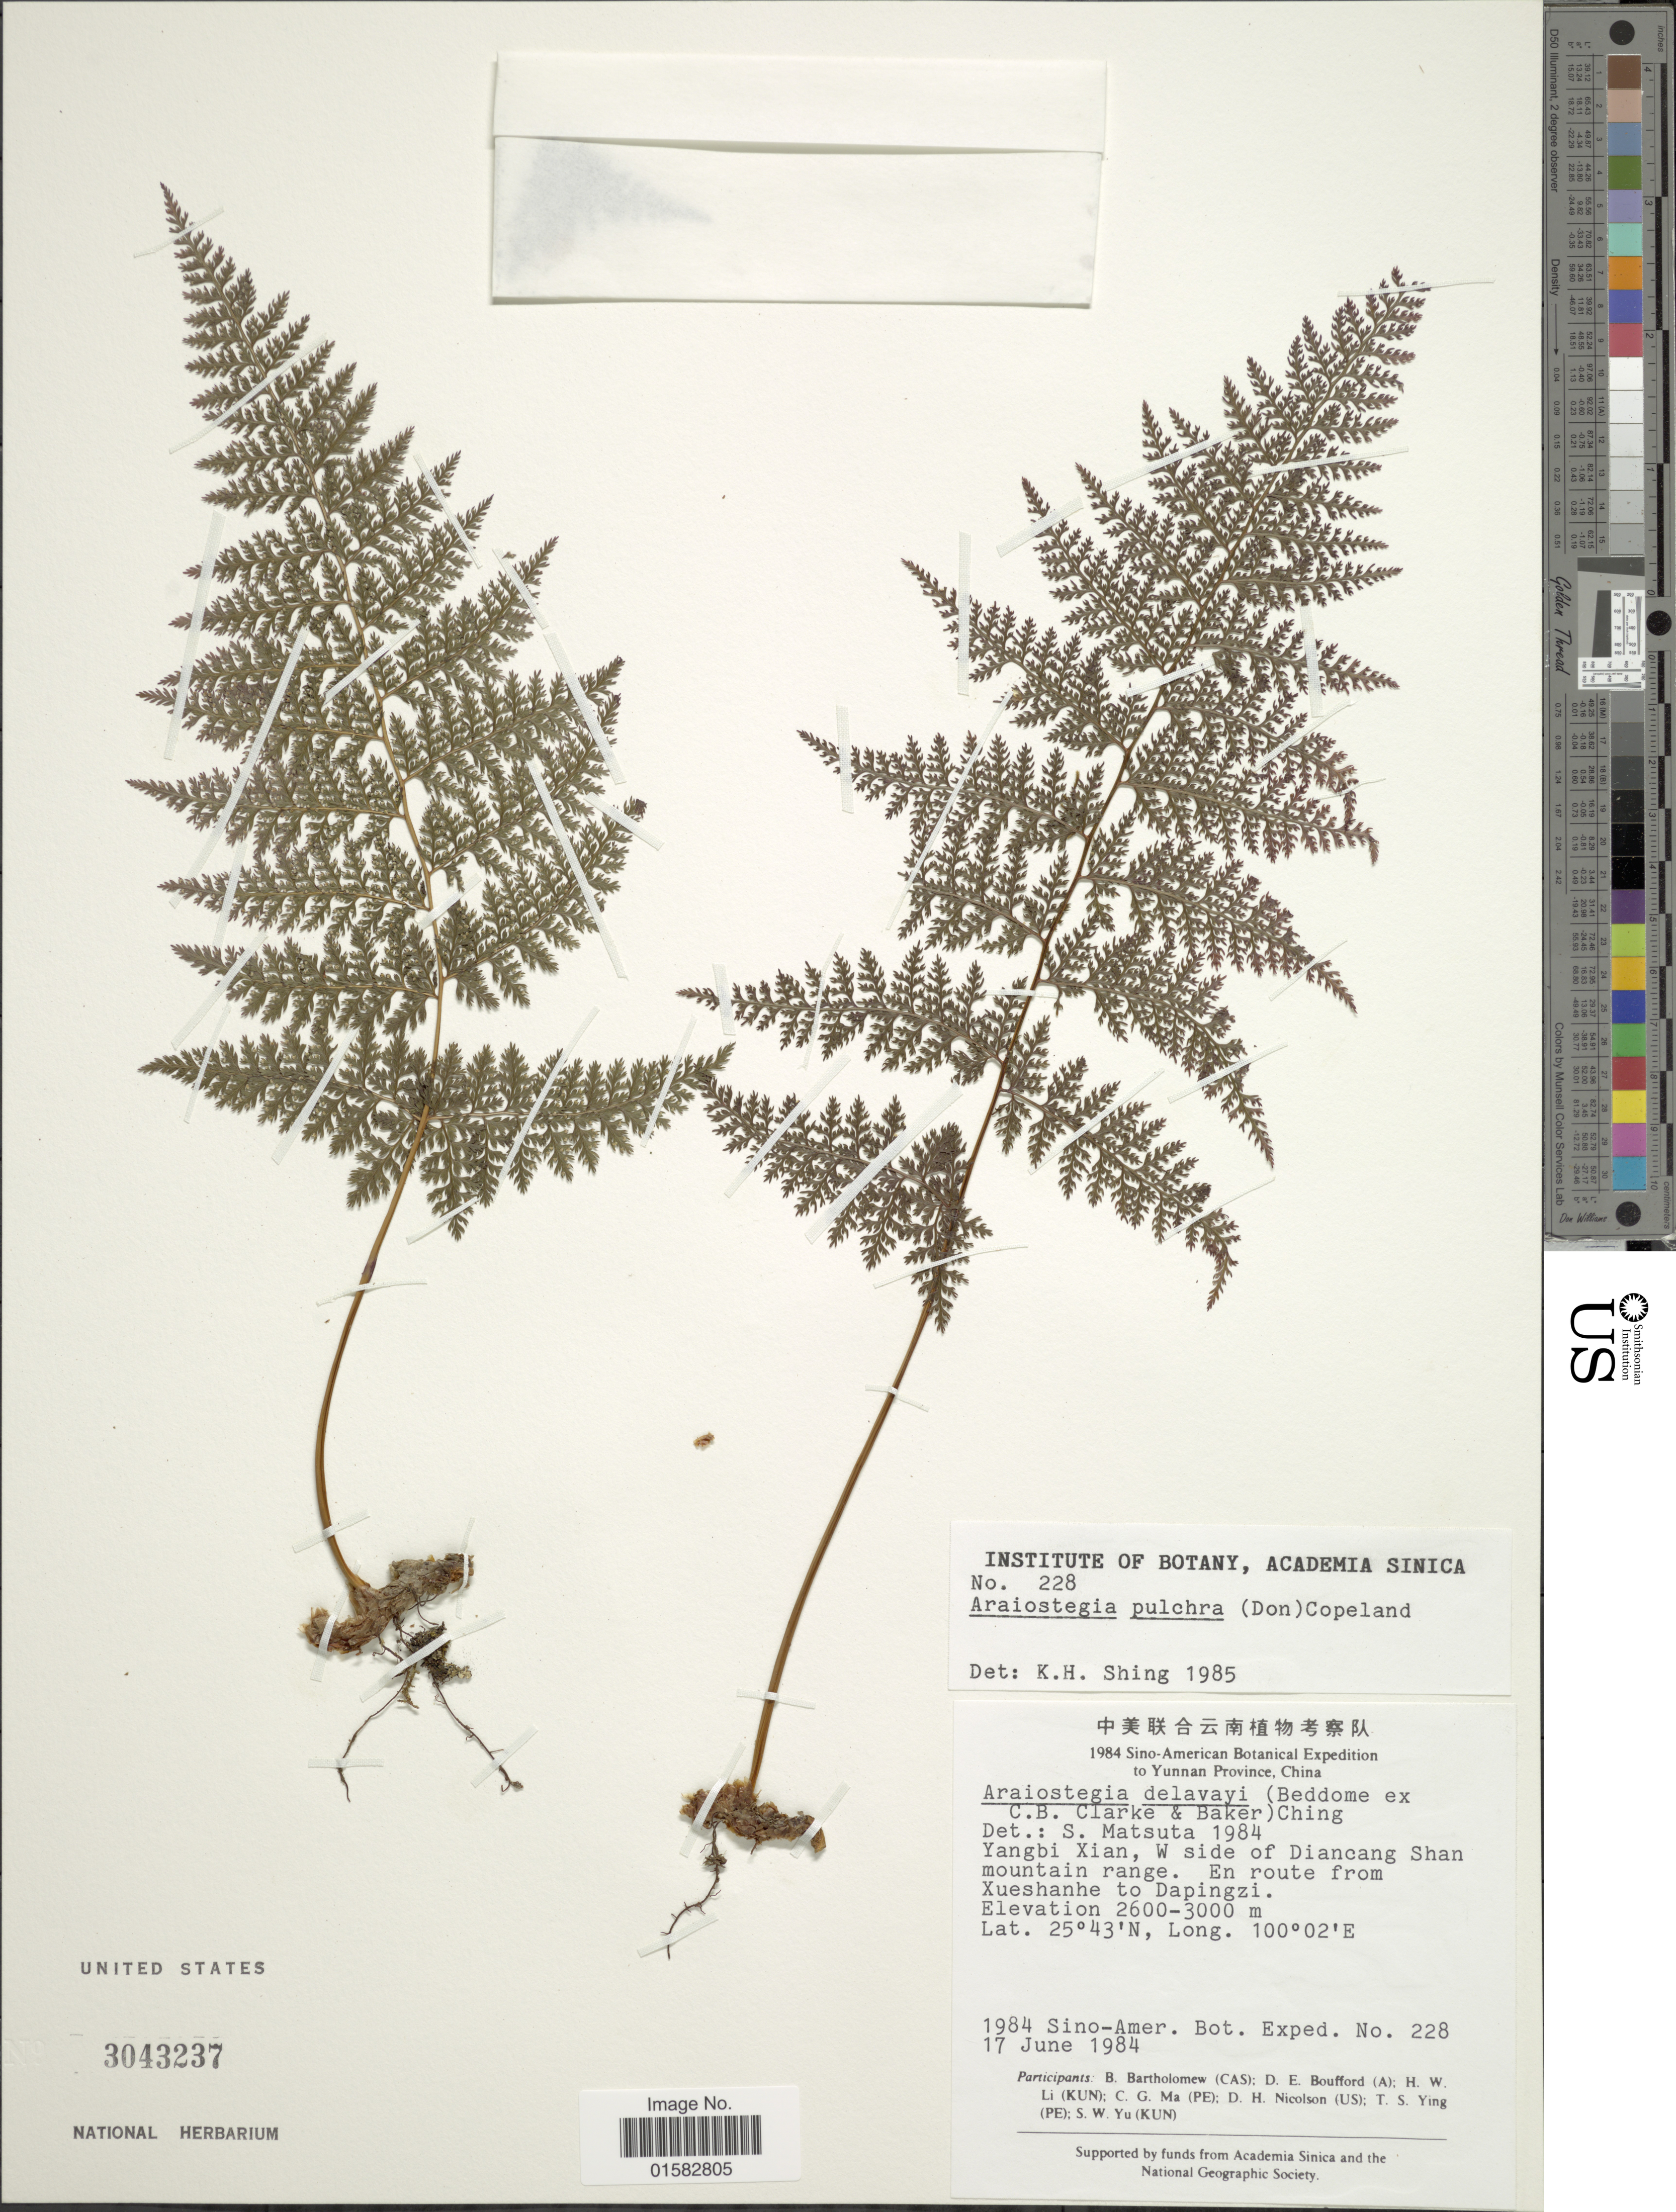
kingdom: Plantae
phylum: Tracheophyta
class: Polypodiopsida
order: Polypodiales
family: Davalliaceae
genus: Davallia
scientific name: Davallia pulchra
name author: D. Don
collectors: Sino-Amer. Bot. Exped. 1984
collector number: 228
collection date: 1984-06-17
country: China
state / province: Yunnan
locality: Yangbi Xian, W side of Diangcang Shan mountain range, En route from Xueshanhe to Dapingzi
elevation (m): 2600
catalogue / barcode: US 3043237